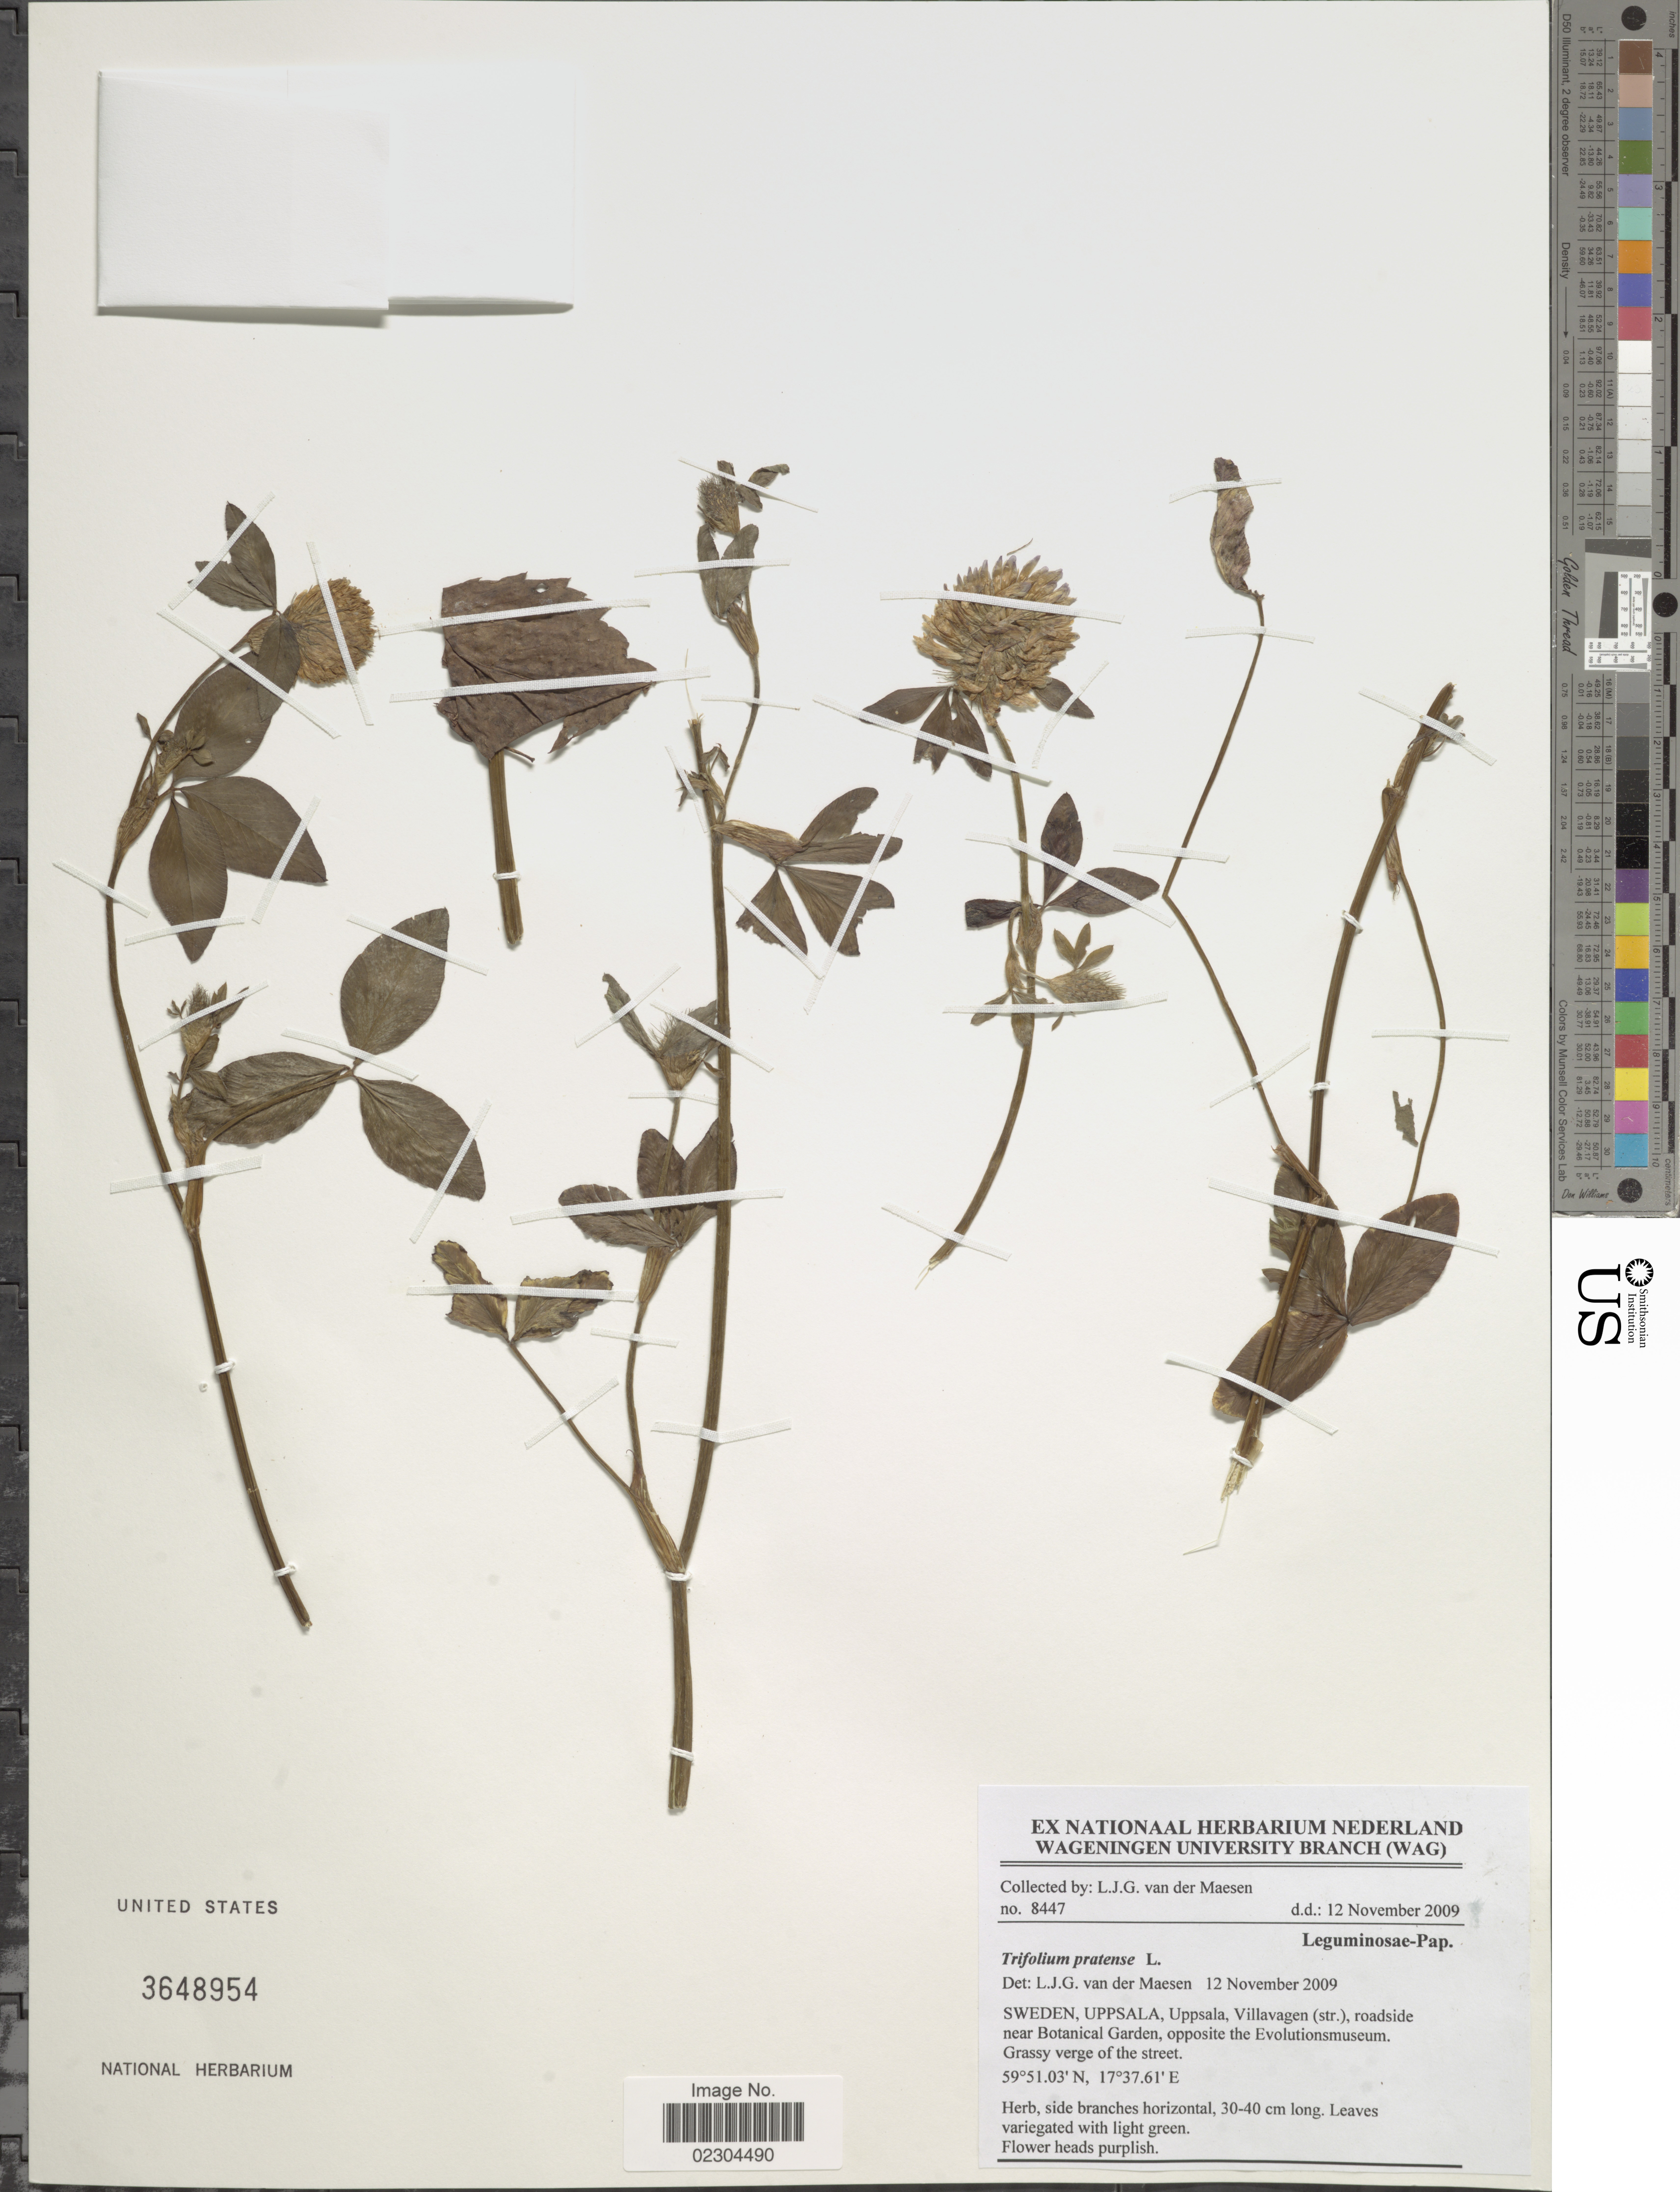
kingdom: Plantae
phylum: Tracheophyta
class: Magnoliopsida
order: Fabales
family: Fabaceae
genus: Trifolium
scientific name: Trifolium pratense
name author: L.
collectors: L. van der Maesen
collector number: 8447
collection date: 2009-11-12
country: Sweden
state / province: Uppsala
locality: Sweden, Uppsala, Uppsala, Villavagen (str.) roadside near Botanical Garden, opposite the Evolutionslmuseum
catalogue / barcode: US 3648954